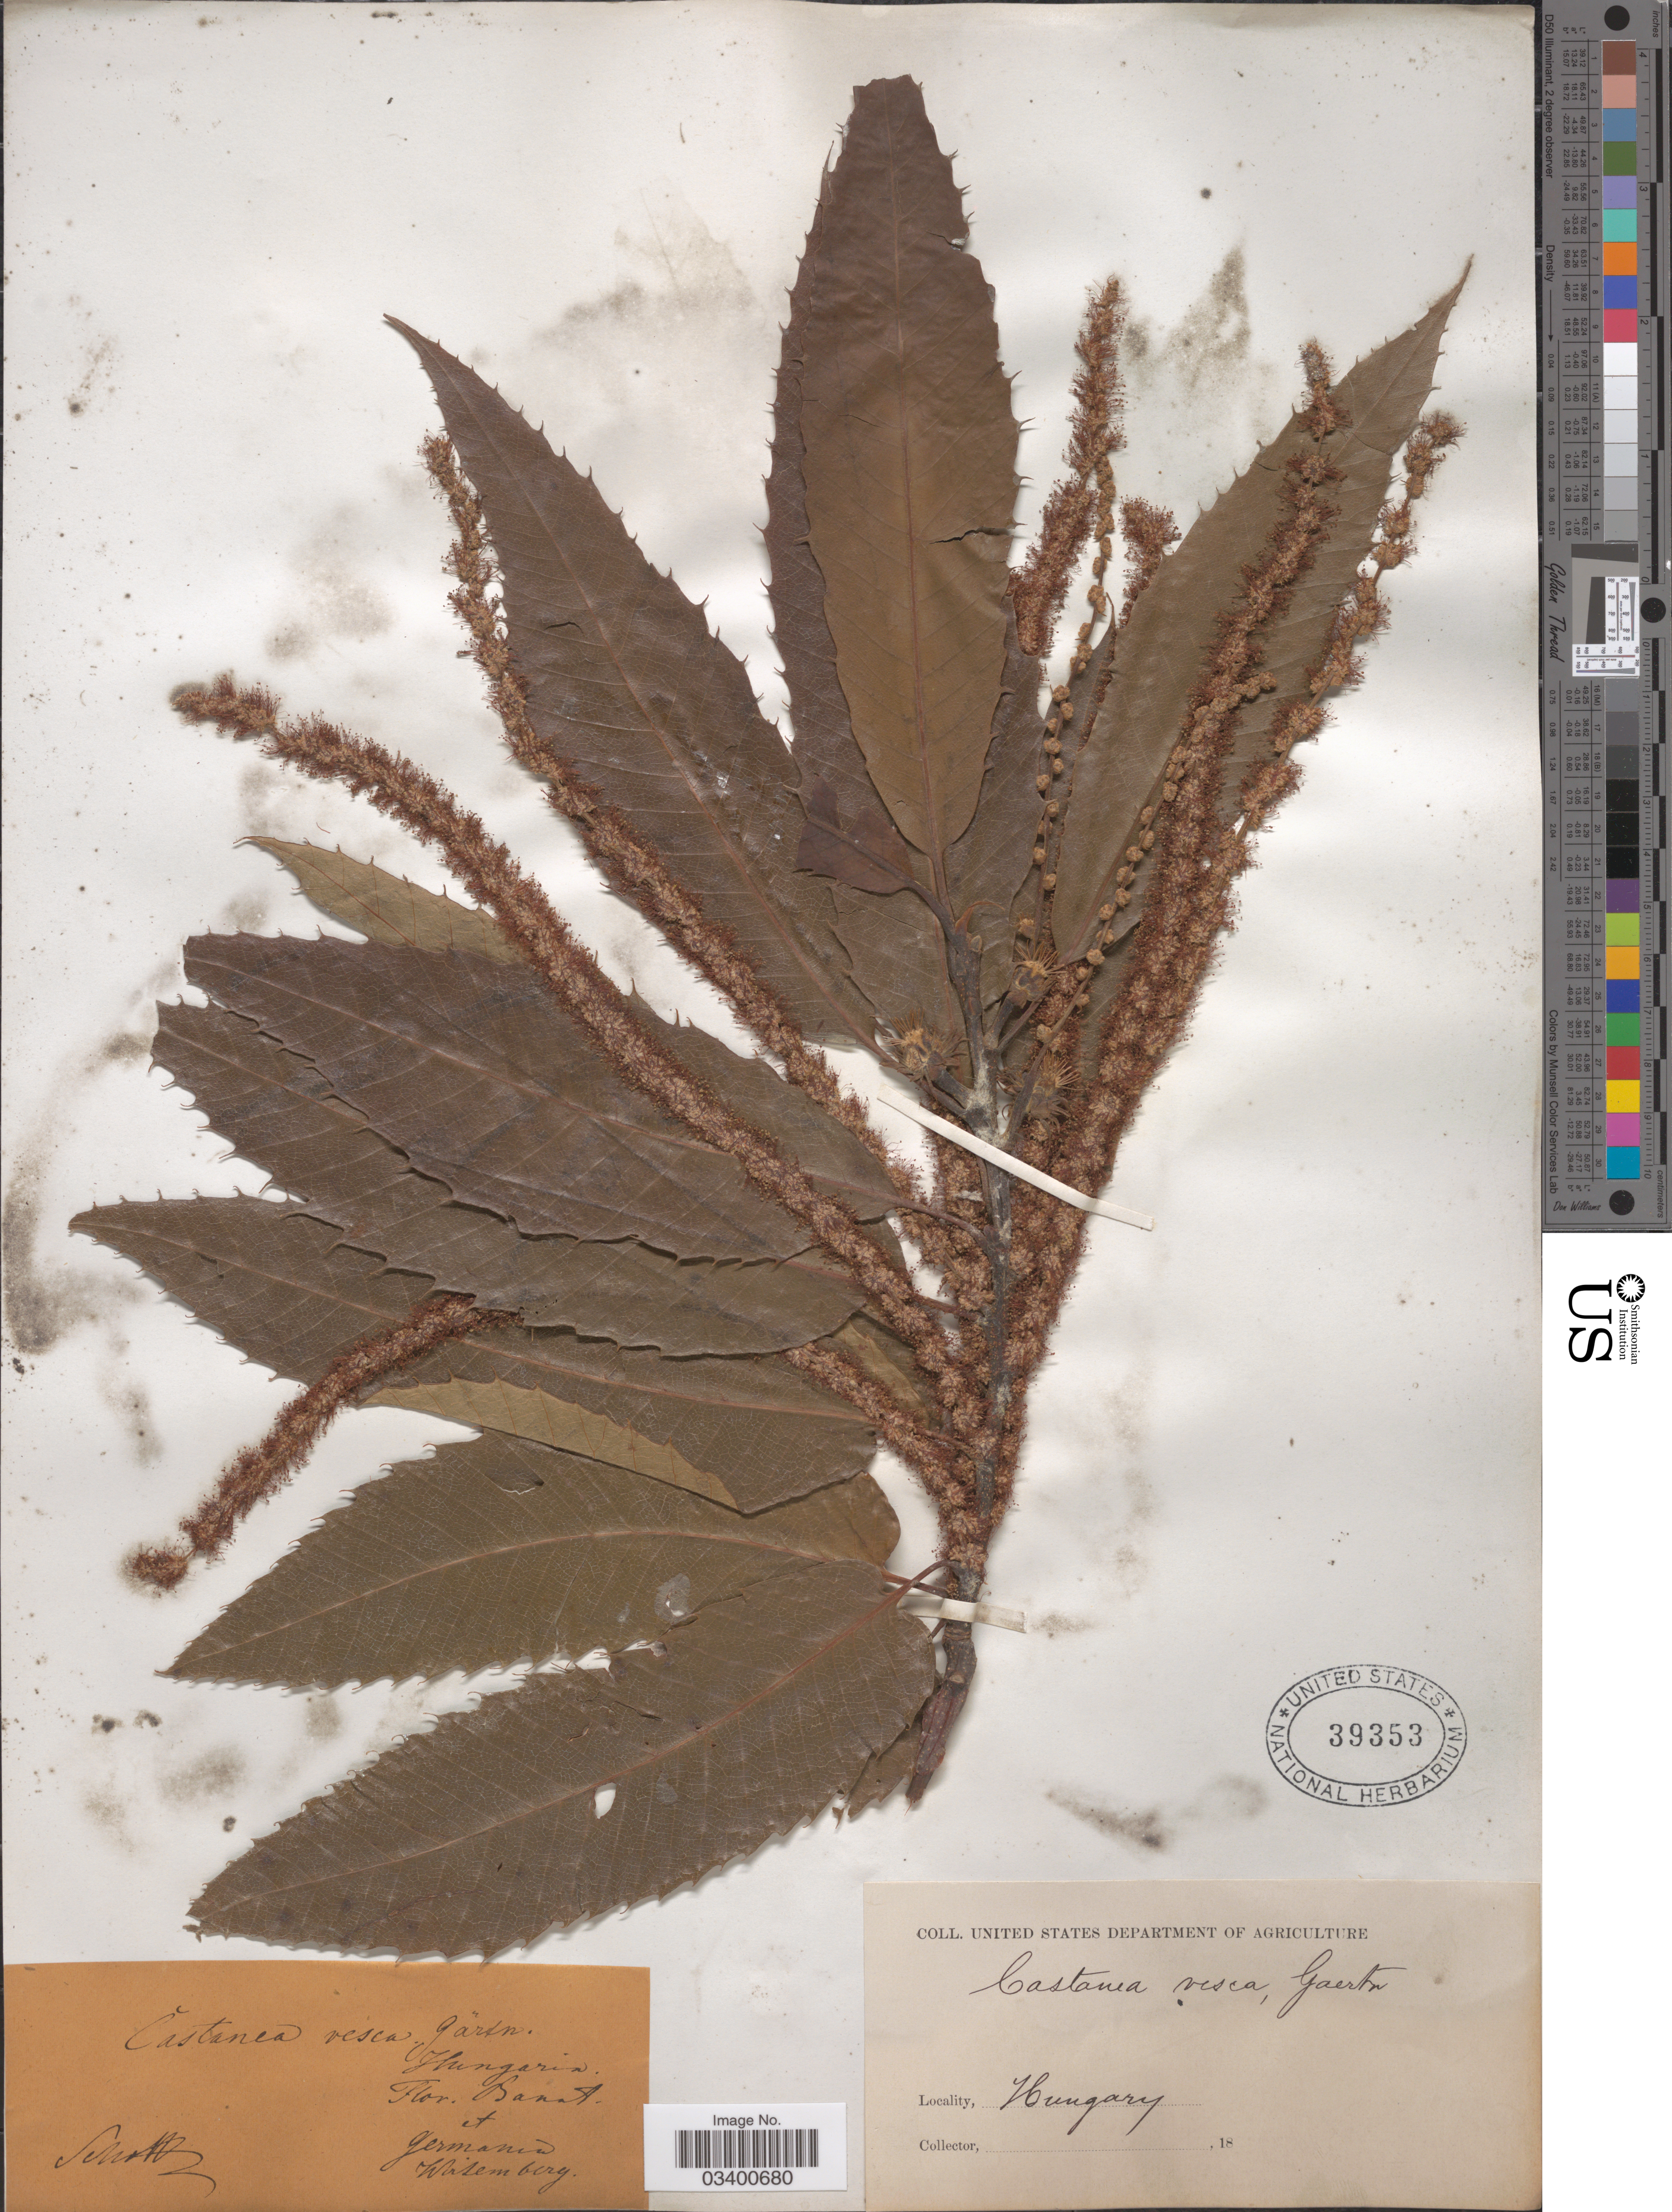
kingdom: Plantae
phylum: Tracheophyta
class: Magnoliopsida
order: Fagales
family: Fagaceae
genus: Castanea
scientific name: Castanea sativa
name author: Mill.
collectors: -. Schottz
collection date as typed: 18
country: Hungary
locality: Hungaria Flor. Banat et Germania Würtemberg.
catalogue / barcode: US 39353